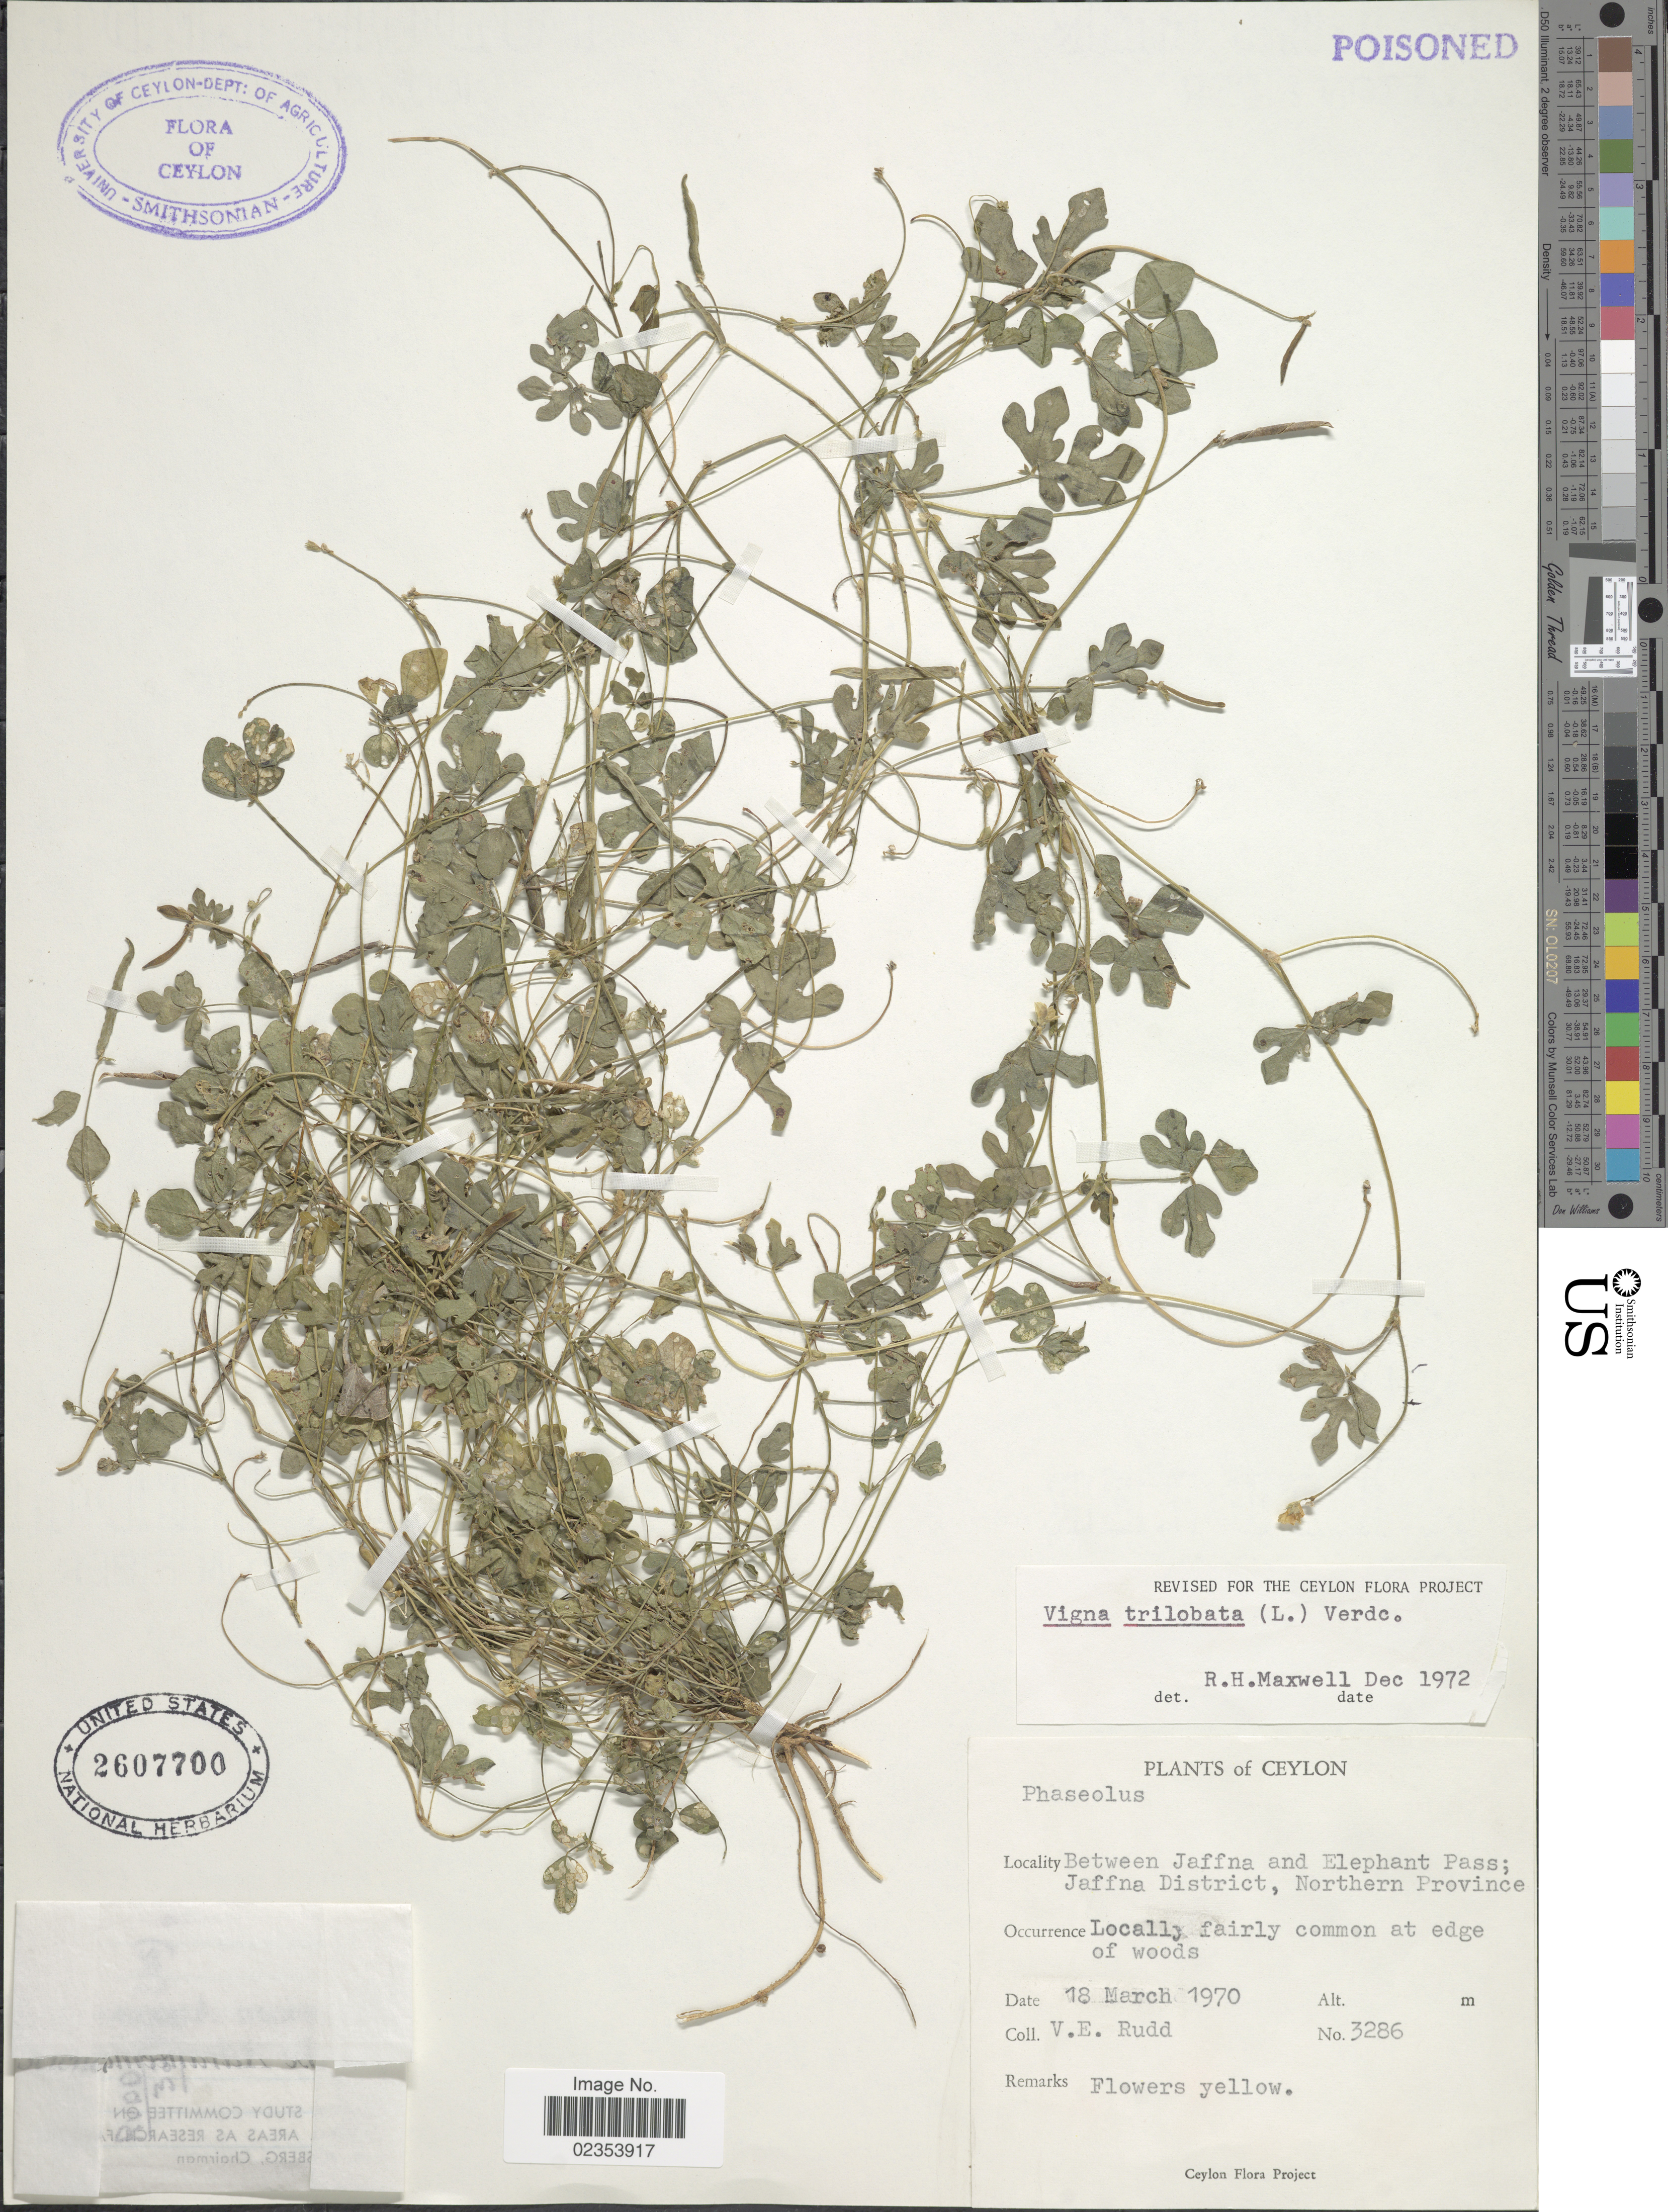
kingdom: Plantae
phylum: Tracheophyta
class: Magnoliopsida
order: Fabales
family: Fabaceae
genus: Vigna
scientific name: Vigna trilobata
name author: (L.) Verdc.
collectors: V. E. Rudd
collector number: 3286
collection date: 1970-03-18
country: Sri Lanka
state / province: Northern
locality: Ceylon. Between Jaffna and Elephant Pass; Jaffna District, Northern Province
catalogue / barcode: US 2607700